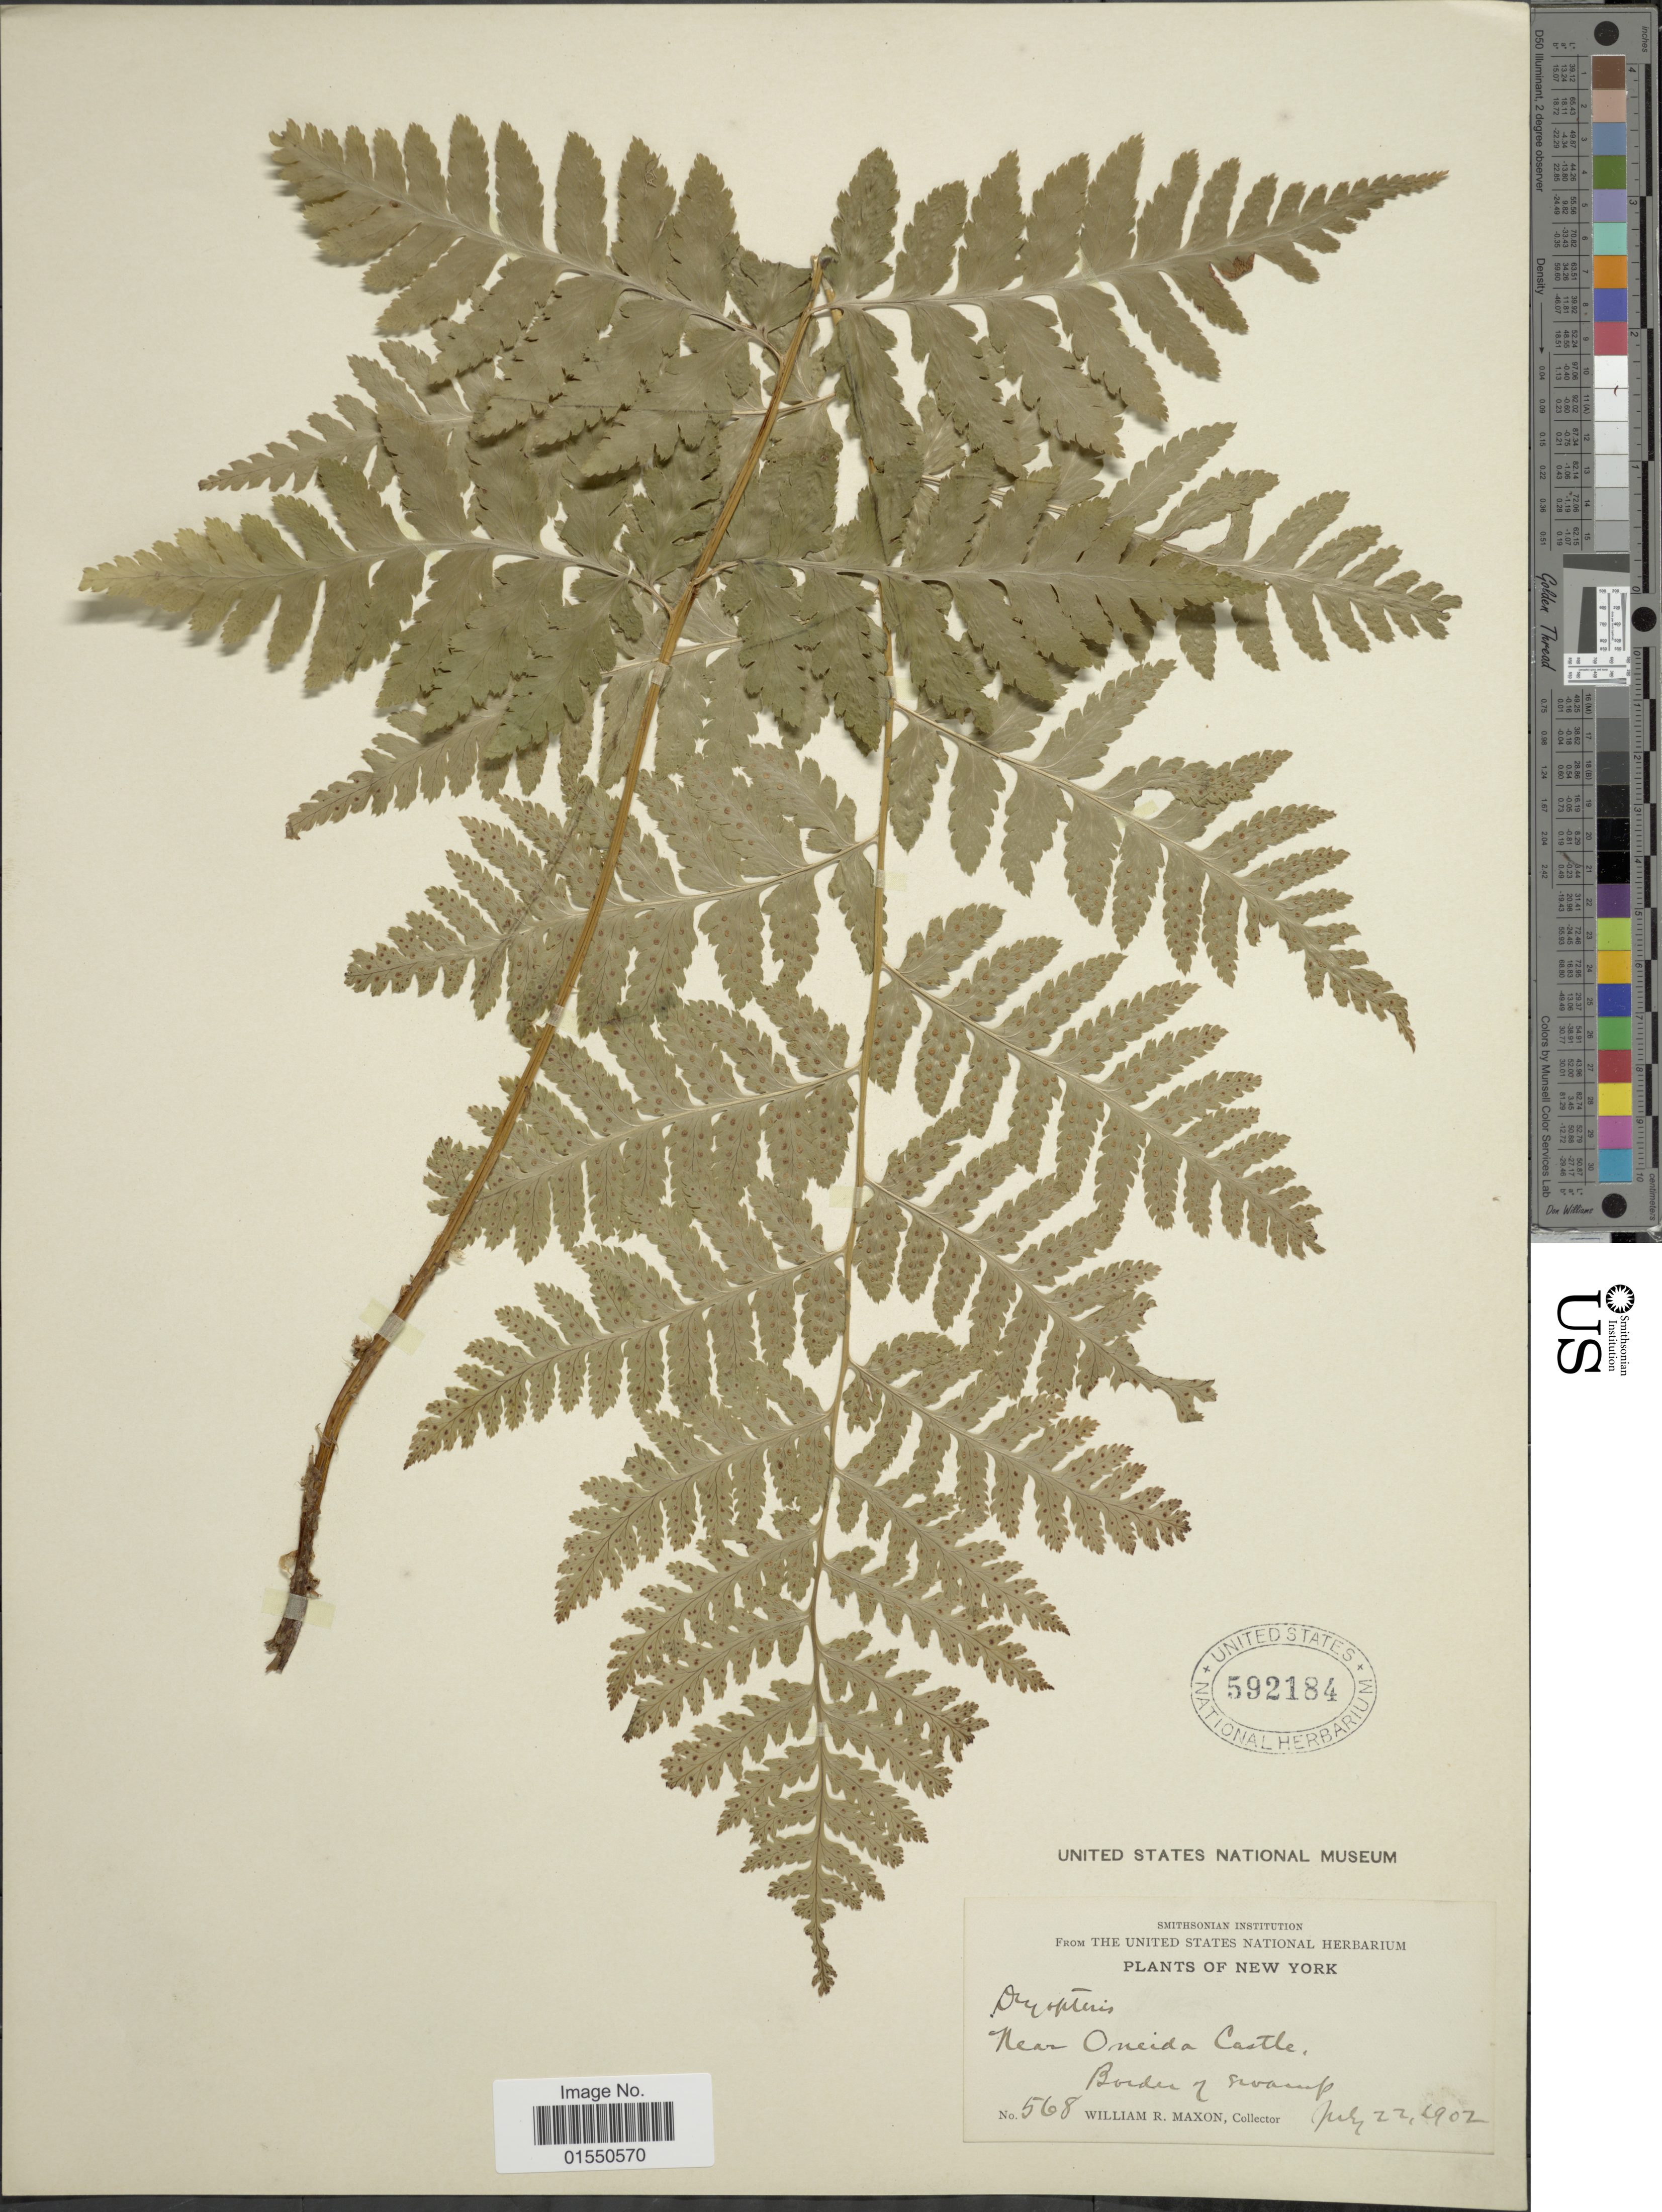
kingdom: Plantae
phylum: Tracheophyta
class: Polypodiopsida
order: Polypodiales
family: Dryopteridaceae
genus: Dryopteris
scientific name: Dryopteris x dowellii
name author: (Farw.) Wherry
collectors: W. R. Maxon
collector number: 568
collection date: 1902-07-22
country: United States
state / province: New York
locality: Near Oneida Castle, Border of swamp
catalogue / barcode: US 592184